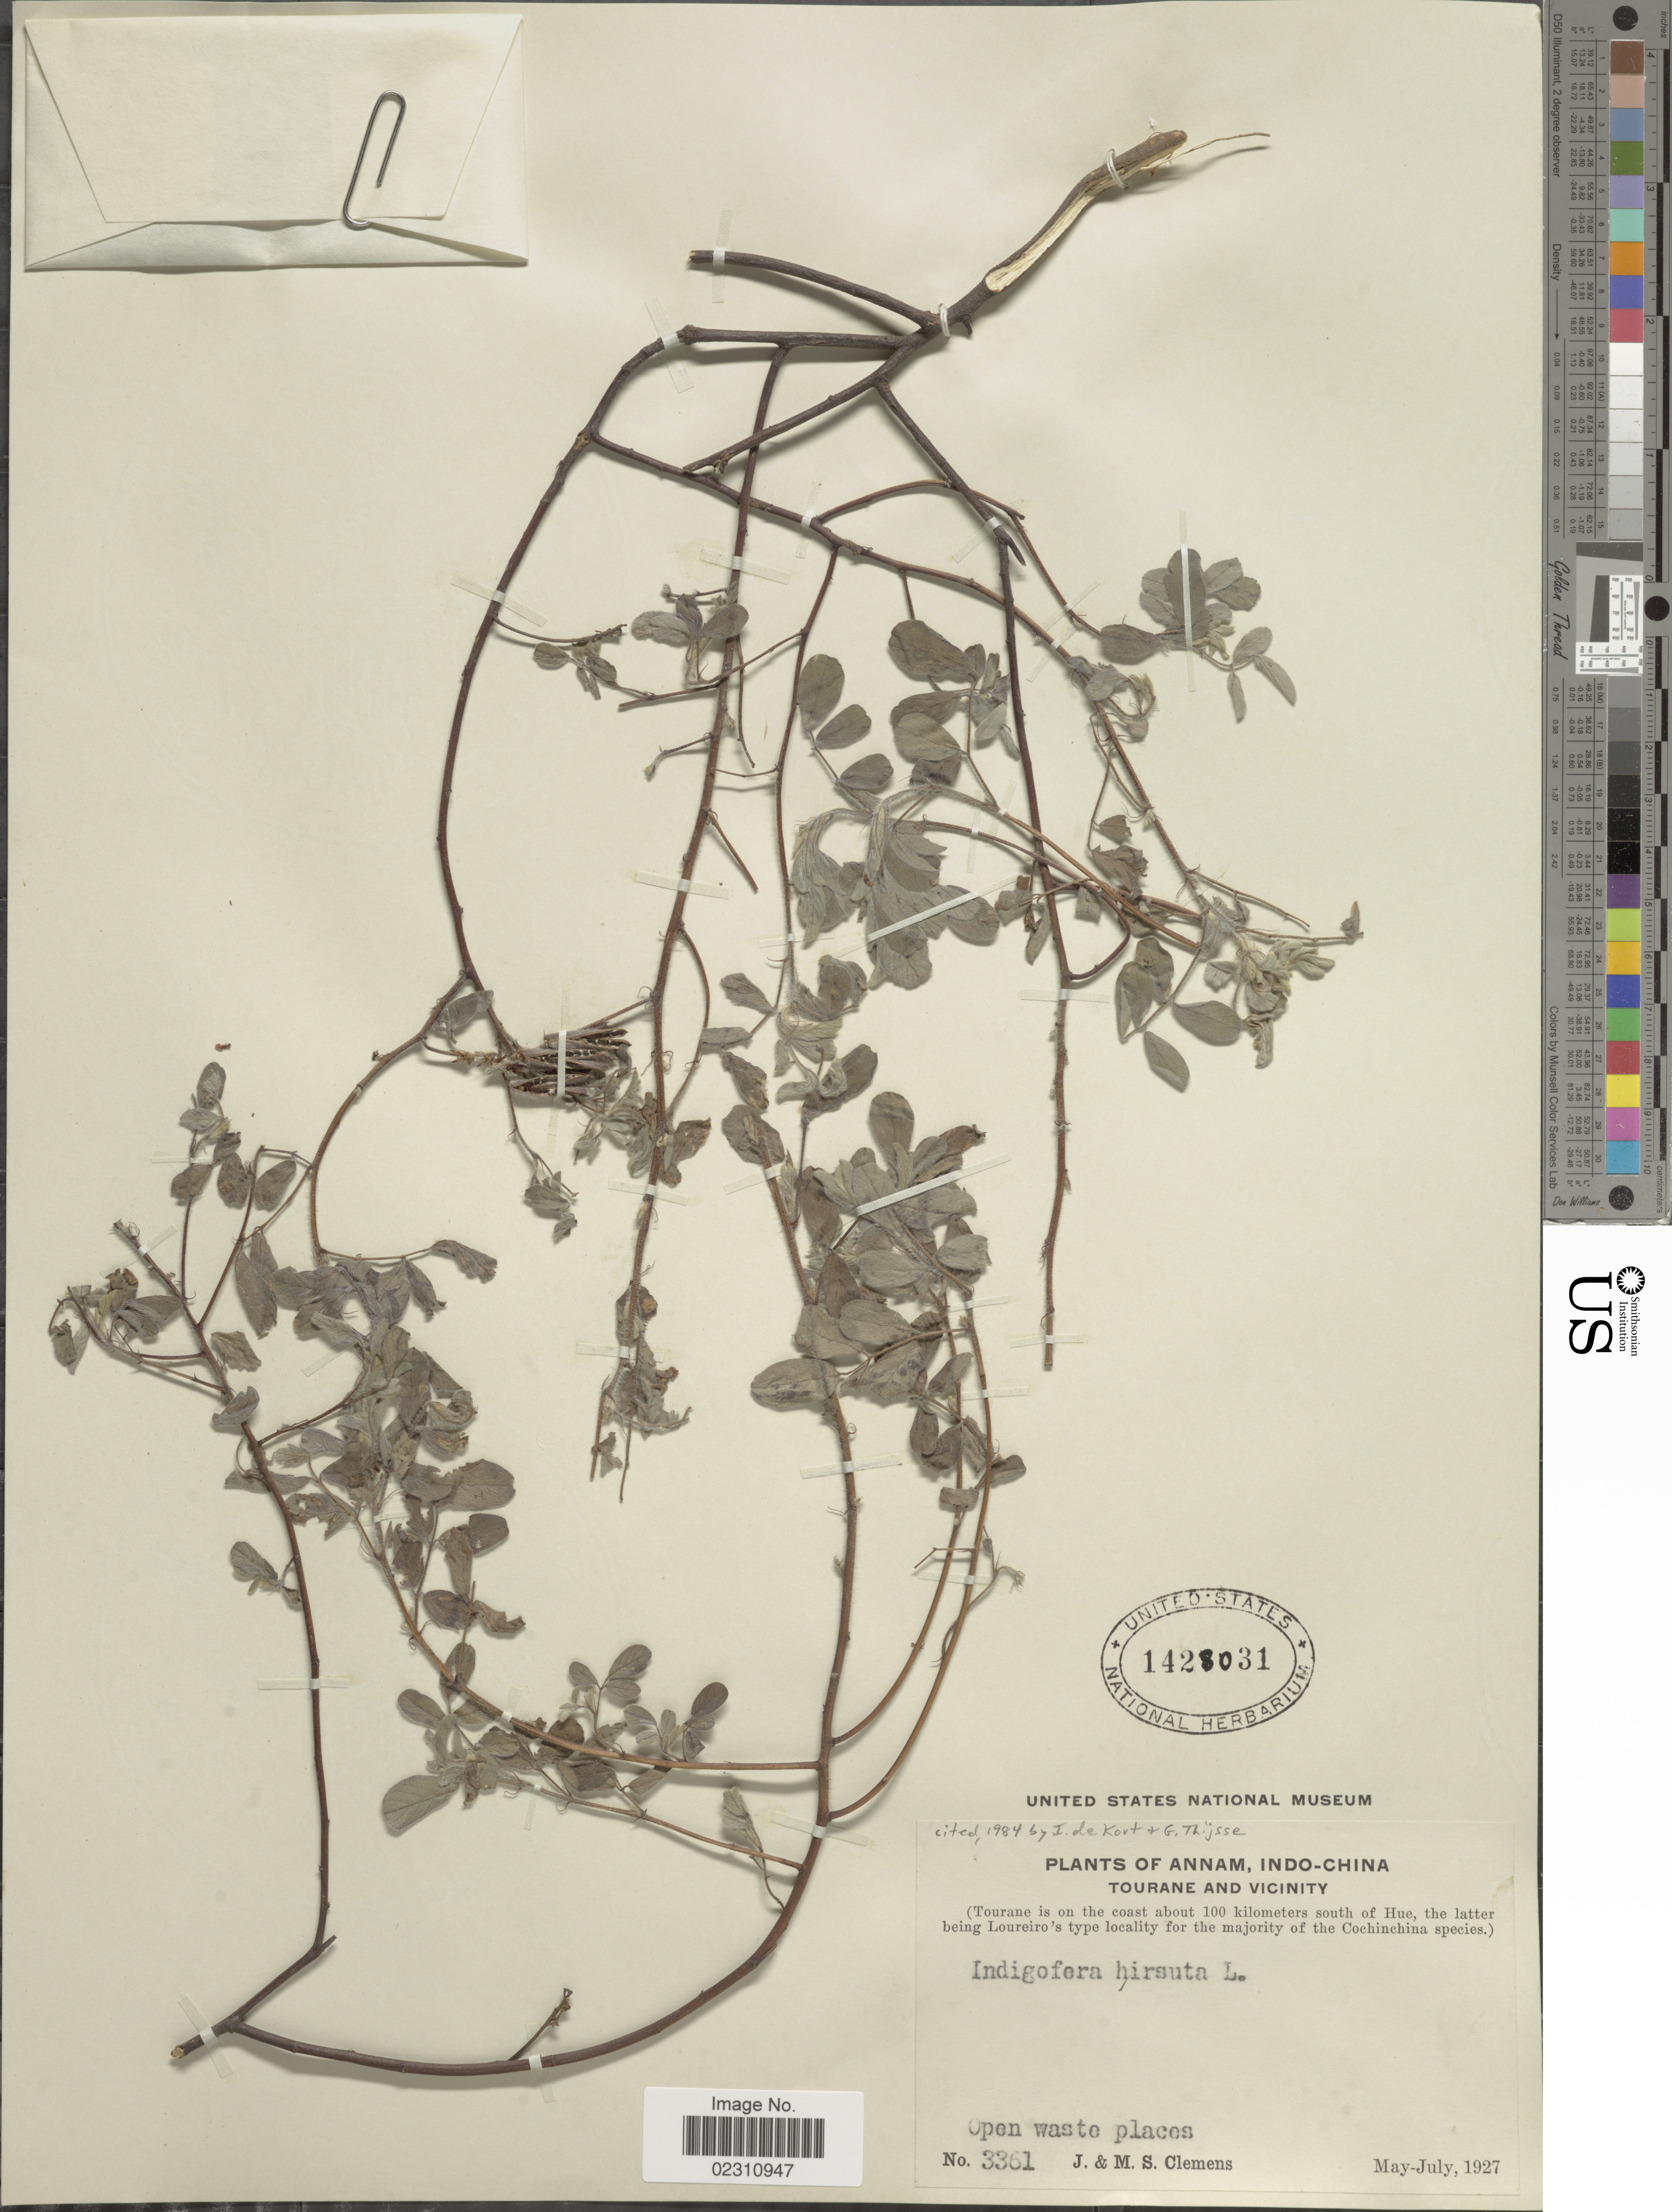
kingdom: Plantae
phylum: Tracheophyta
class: Magnoliopsida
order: Fabales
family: Fabaceae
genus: Indigofera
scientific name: Indigofera hirsuta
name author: L.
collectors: J. Clemens & M. S. Clemens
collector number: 3361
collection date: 1927-05/1927-07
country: Vietnam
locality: Annam, Indo-China, Tourane and Vicinity, on the coast about 100 kilometers south of Hue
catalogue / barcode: US 1428031